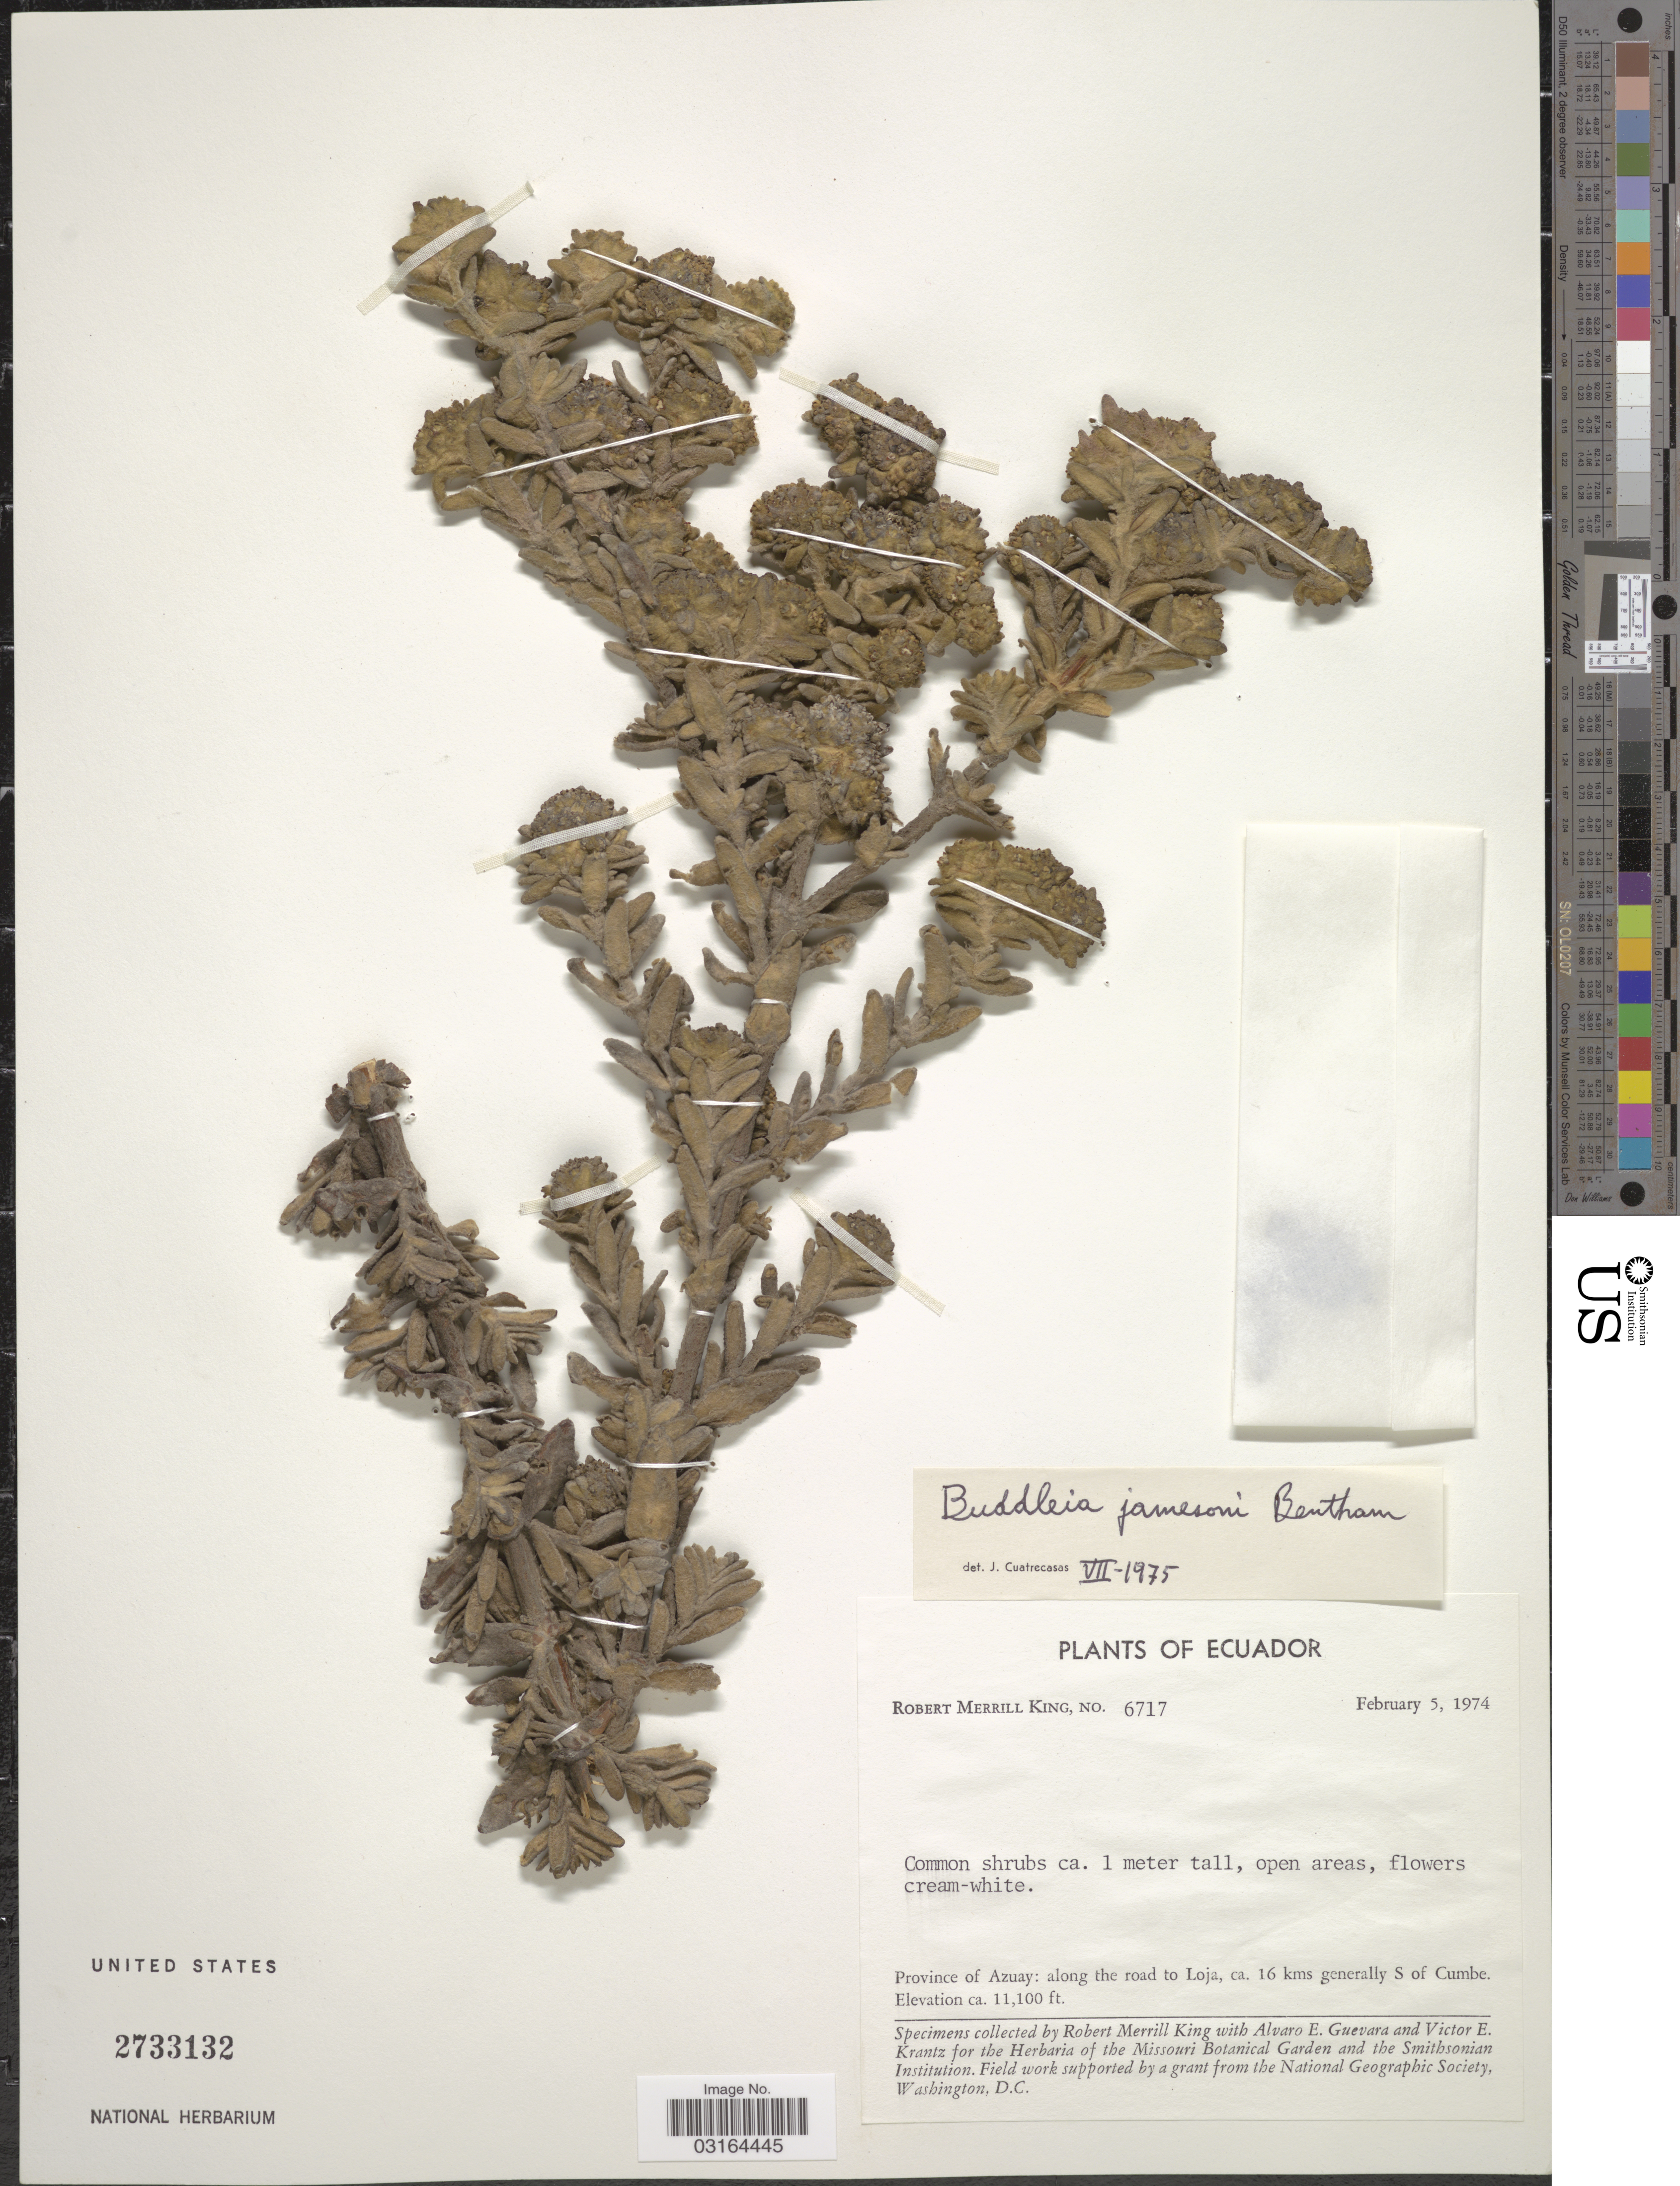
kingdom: Plantae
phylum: Tracheophyta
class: Magnoliopsida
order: Lamiales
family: Scrophulariaceae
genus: Buddleja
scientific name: Buddleja jamesonii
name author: Benth.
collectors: R. M. King, A. E. Guevara & V. Krantz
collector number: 6717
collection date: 1974-02-05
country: Ecuador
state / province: Azuay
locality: Province of Azuay: along the road to Loja, ca. 16 kms generally S of Cumbe.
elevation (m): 3383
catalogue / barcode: US 2733132